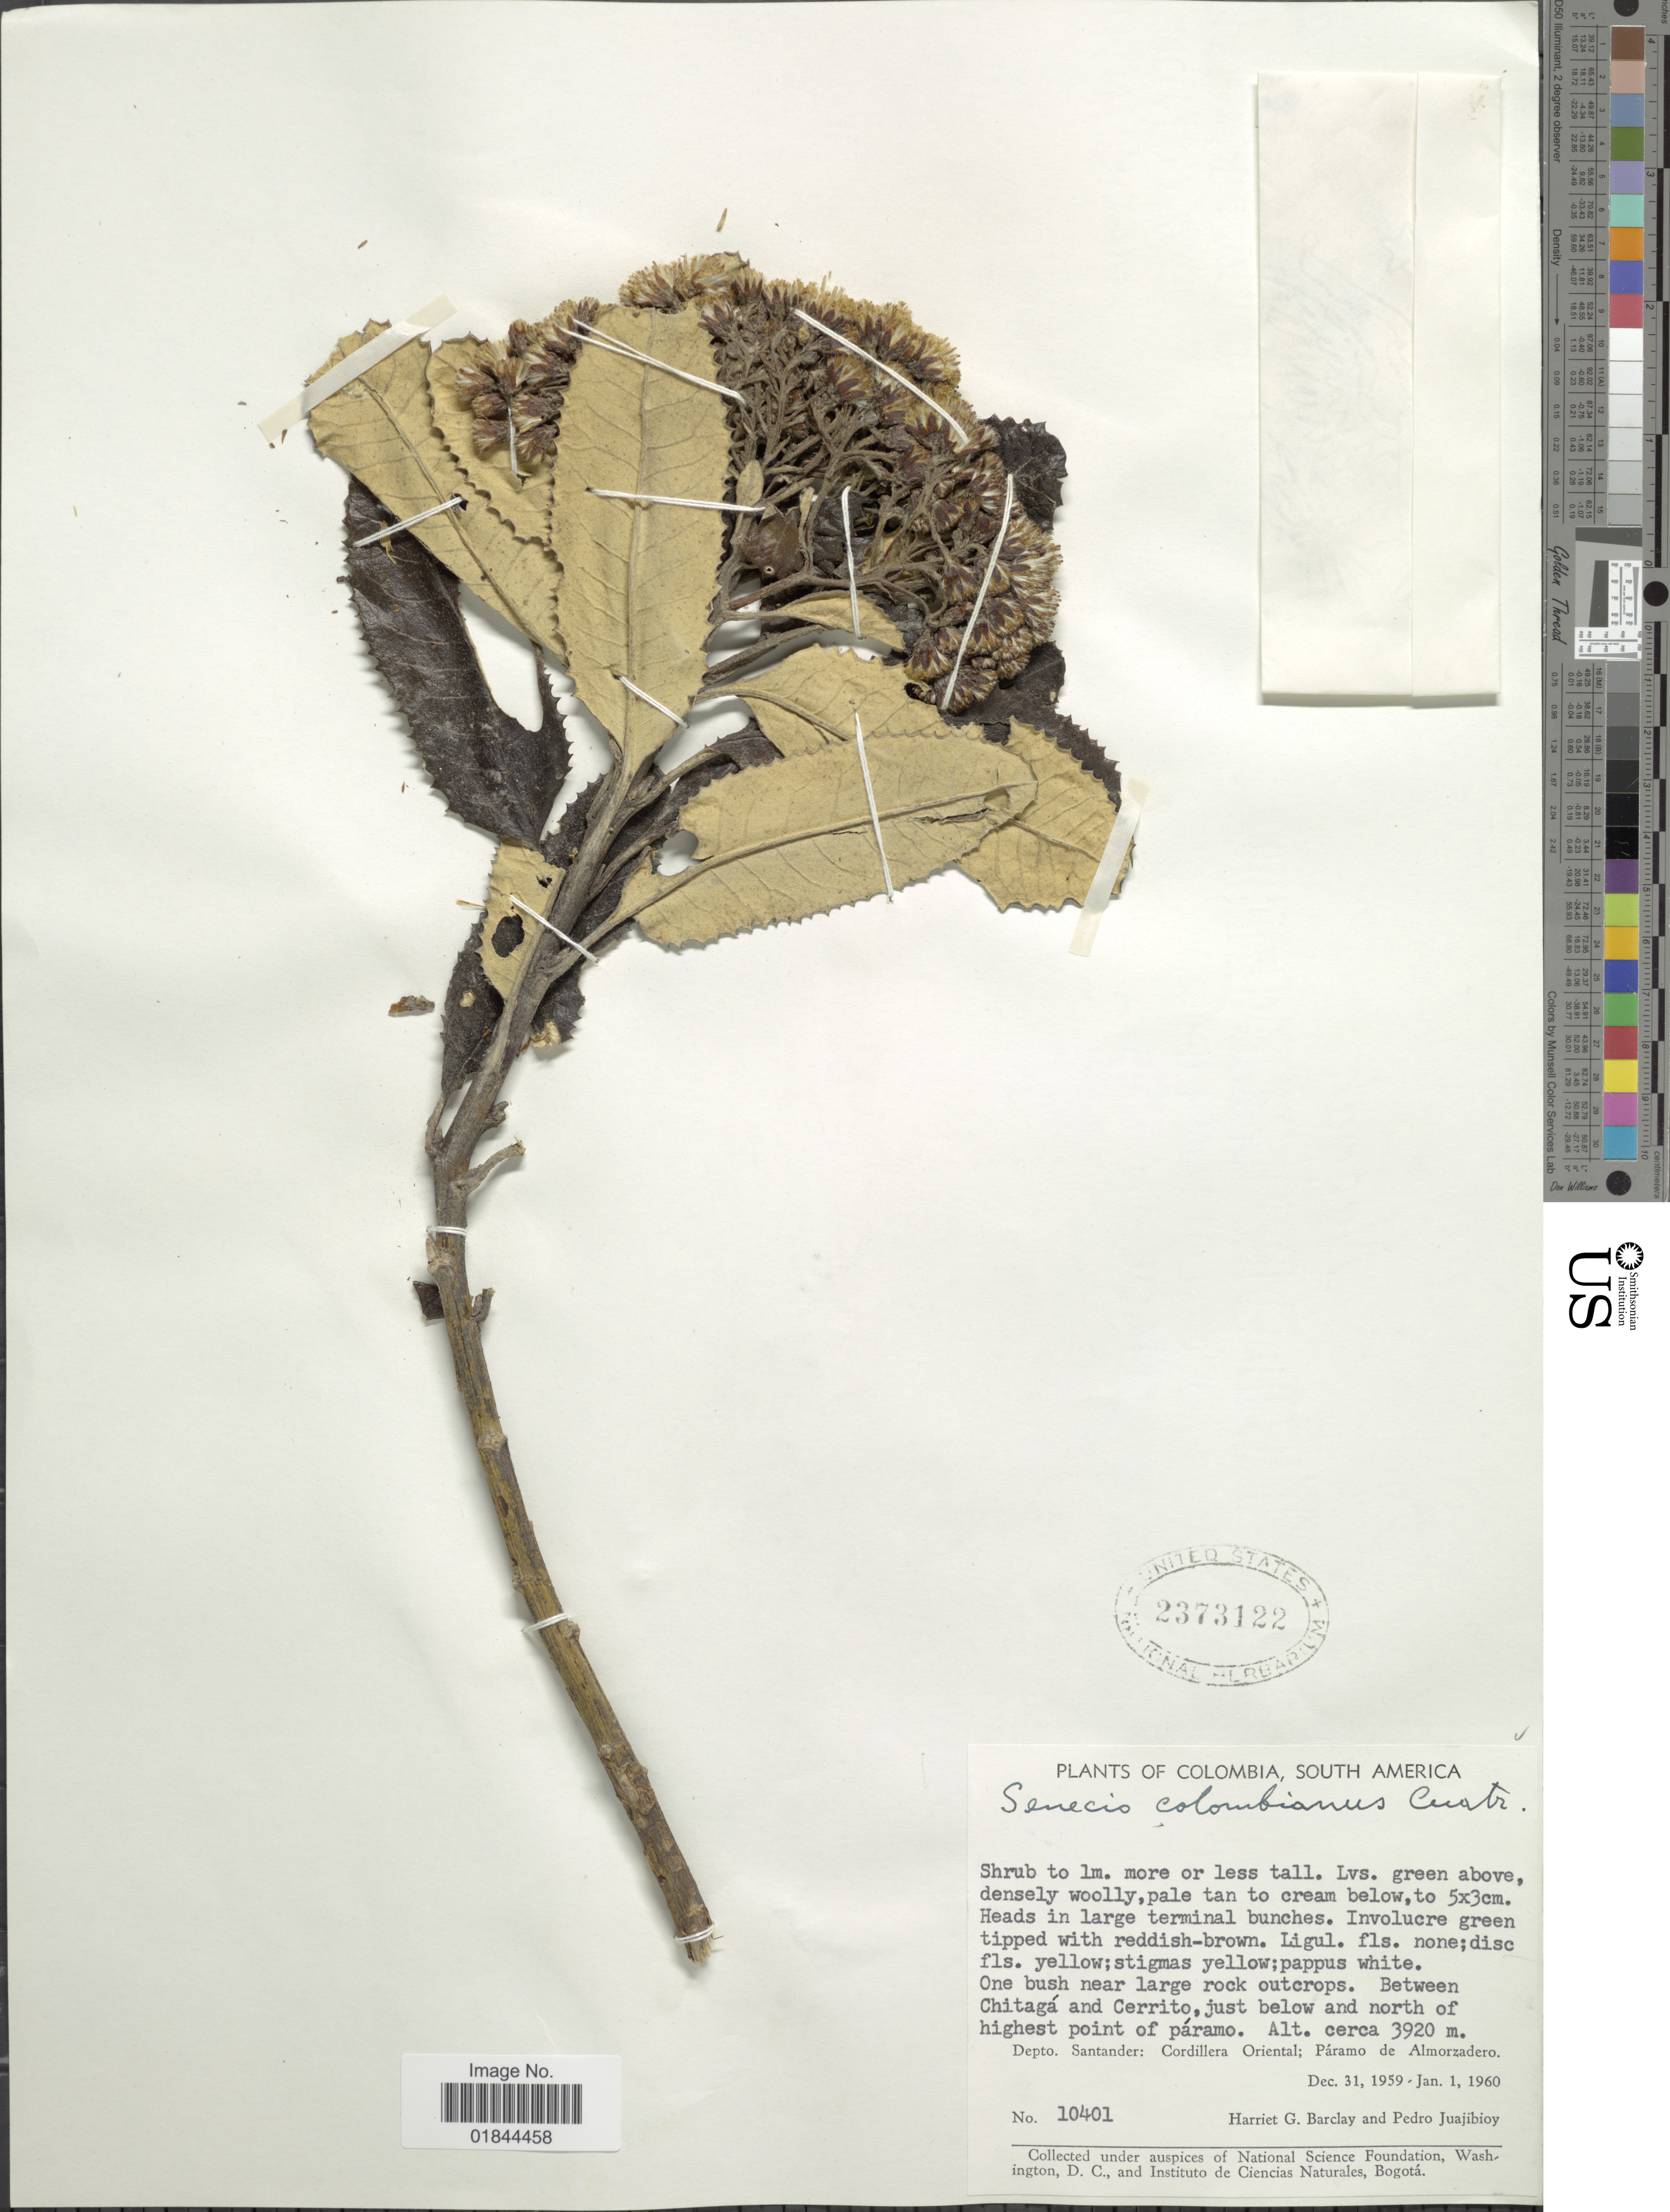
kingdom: Plantae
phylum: Tracheophyta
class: Magnoliopsida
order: Asterales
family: Asteraceae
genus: Pentacalia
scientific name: Pentacalia colombiana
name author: (Cuatrec.) Cuatrec.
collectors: H. G. Barclay & P. Juajibioy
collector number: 10401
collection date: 1959-12-31/1960-01-01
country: Colombia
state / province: Santander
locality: On bush near large rock outcrops. Between Chitagá and Cerrito, just below and north of highest point of páramo, Depto. Santander: Cordillera Oriental; Páramo de Almorzadero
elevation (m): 3920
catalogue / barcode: US 2373122